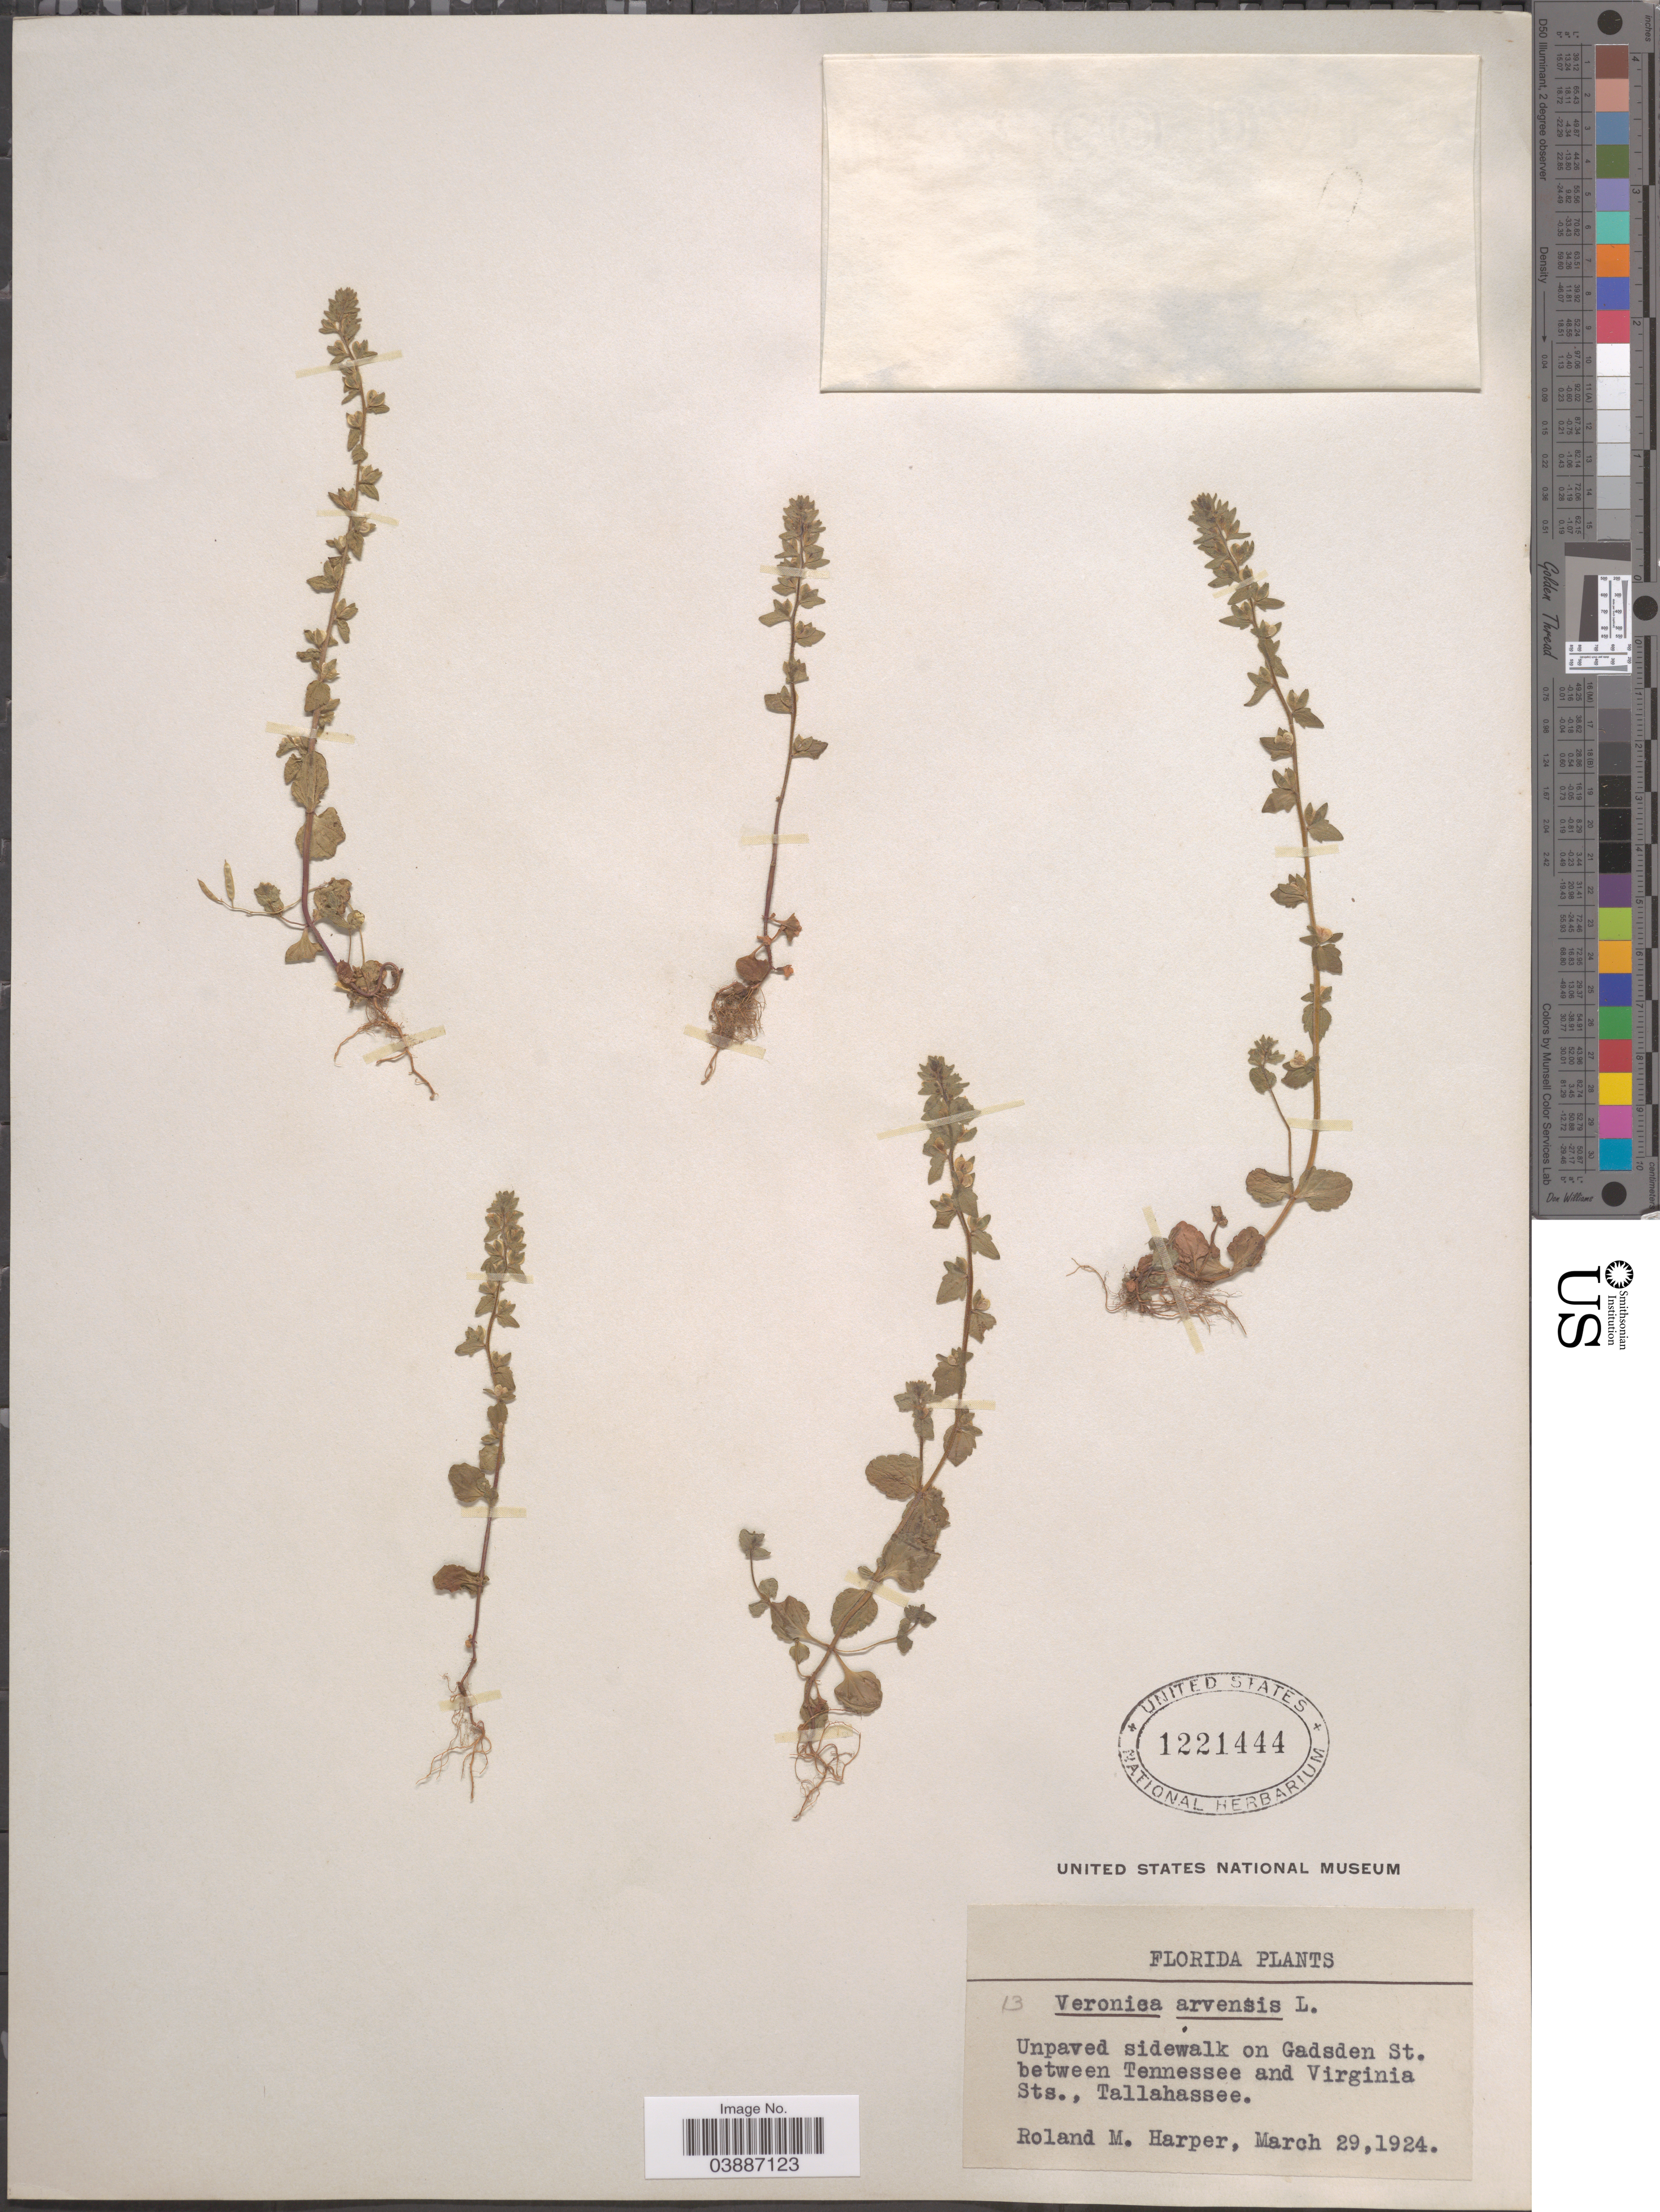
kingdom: Plantae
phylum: Tracheophyta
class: Magnoliopsida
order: Lamiales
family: Plantaginaceae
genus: Veronica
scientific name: Veronica arvensis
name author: L.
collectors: R. M. Harper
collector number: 13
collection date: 1924-03-29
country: United States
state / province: Florida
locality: Unpaved sidewalk on Gadsden St. between Tennessee and Virginia Sts., Tallahassee.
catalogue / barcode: US 1221444